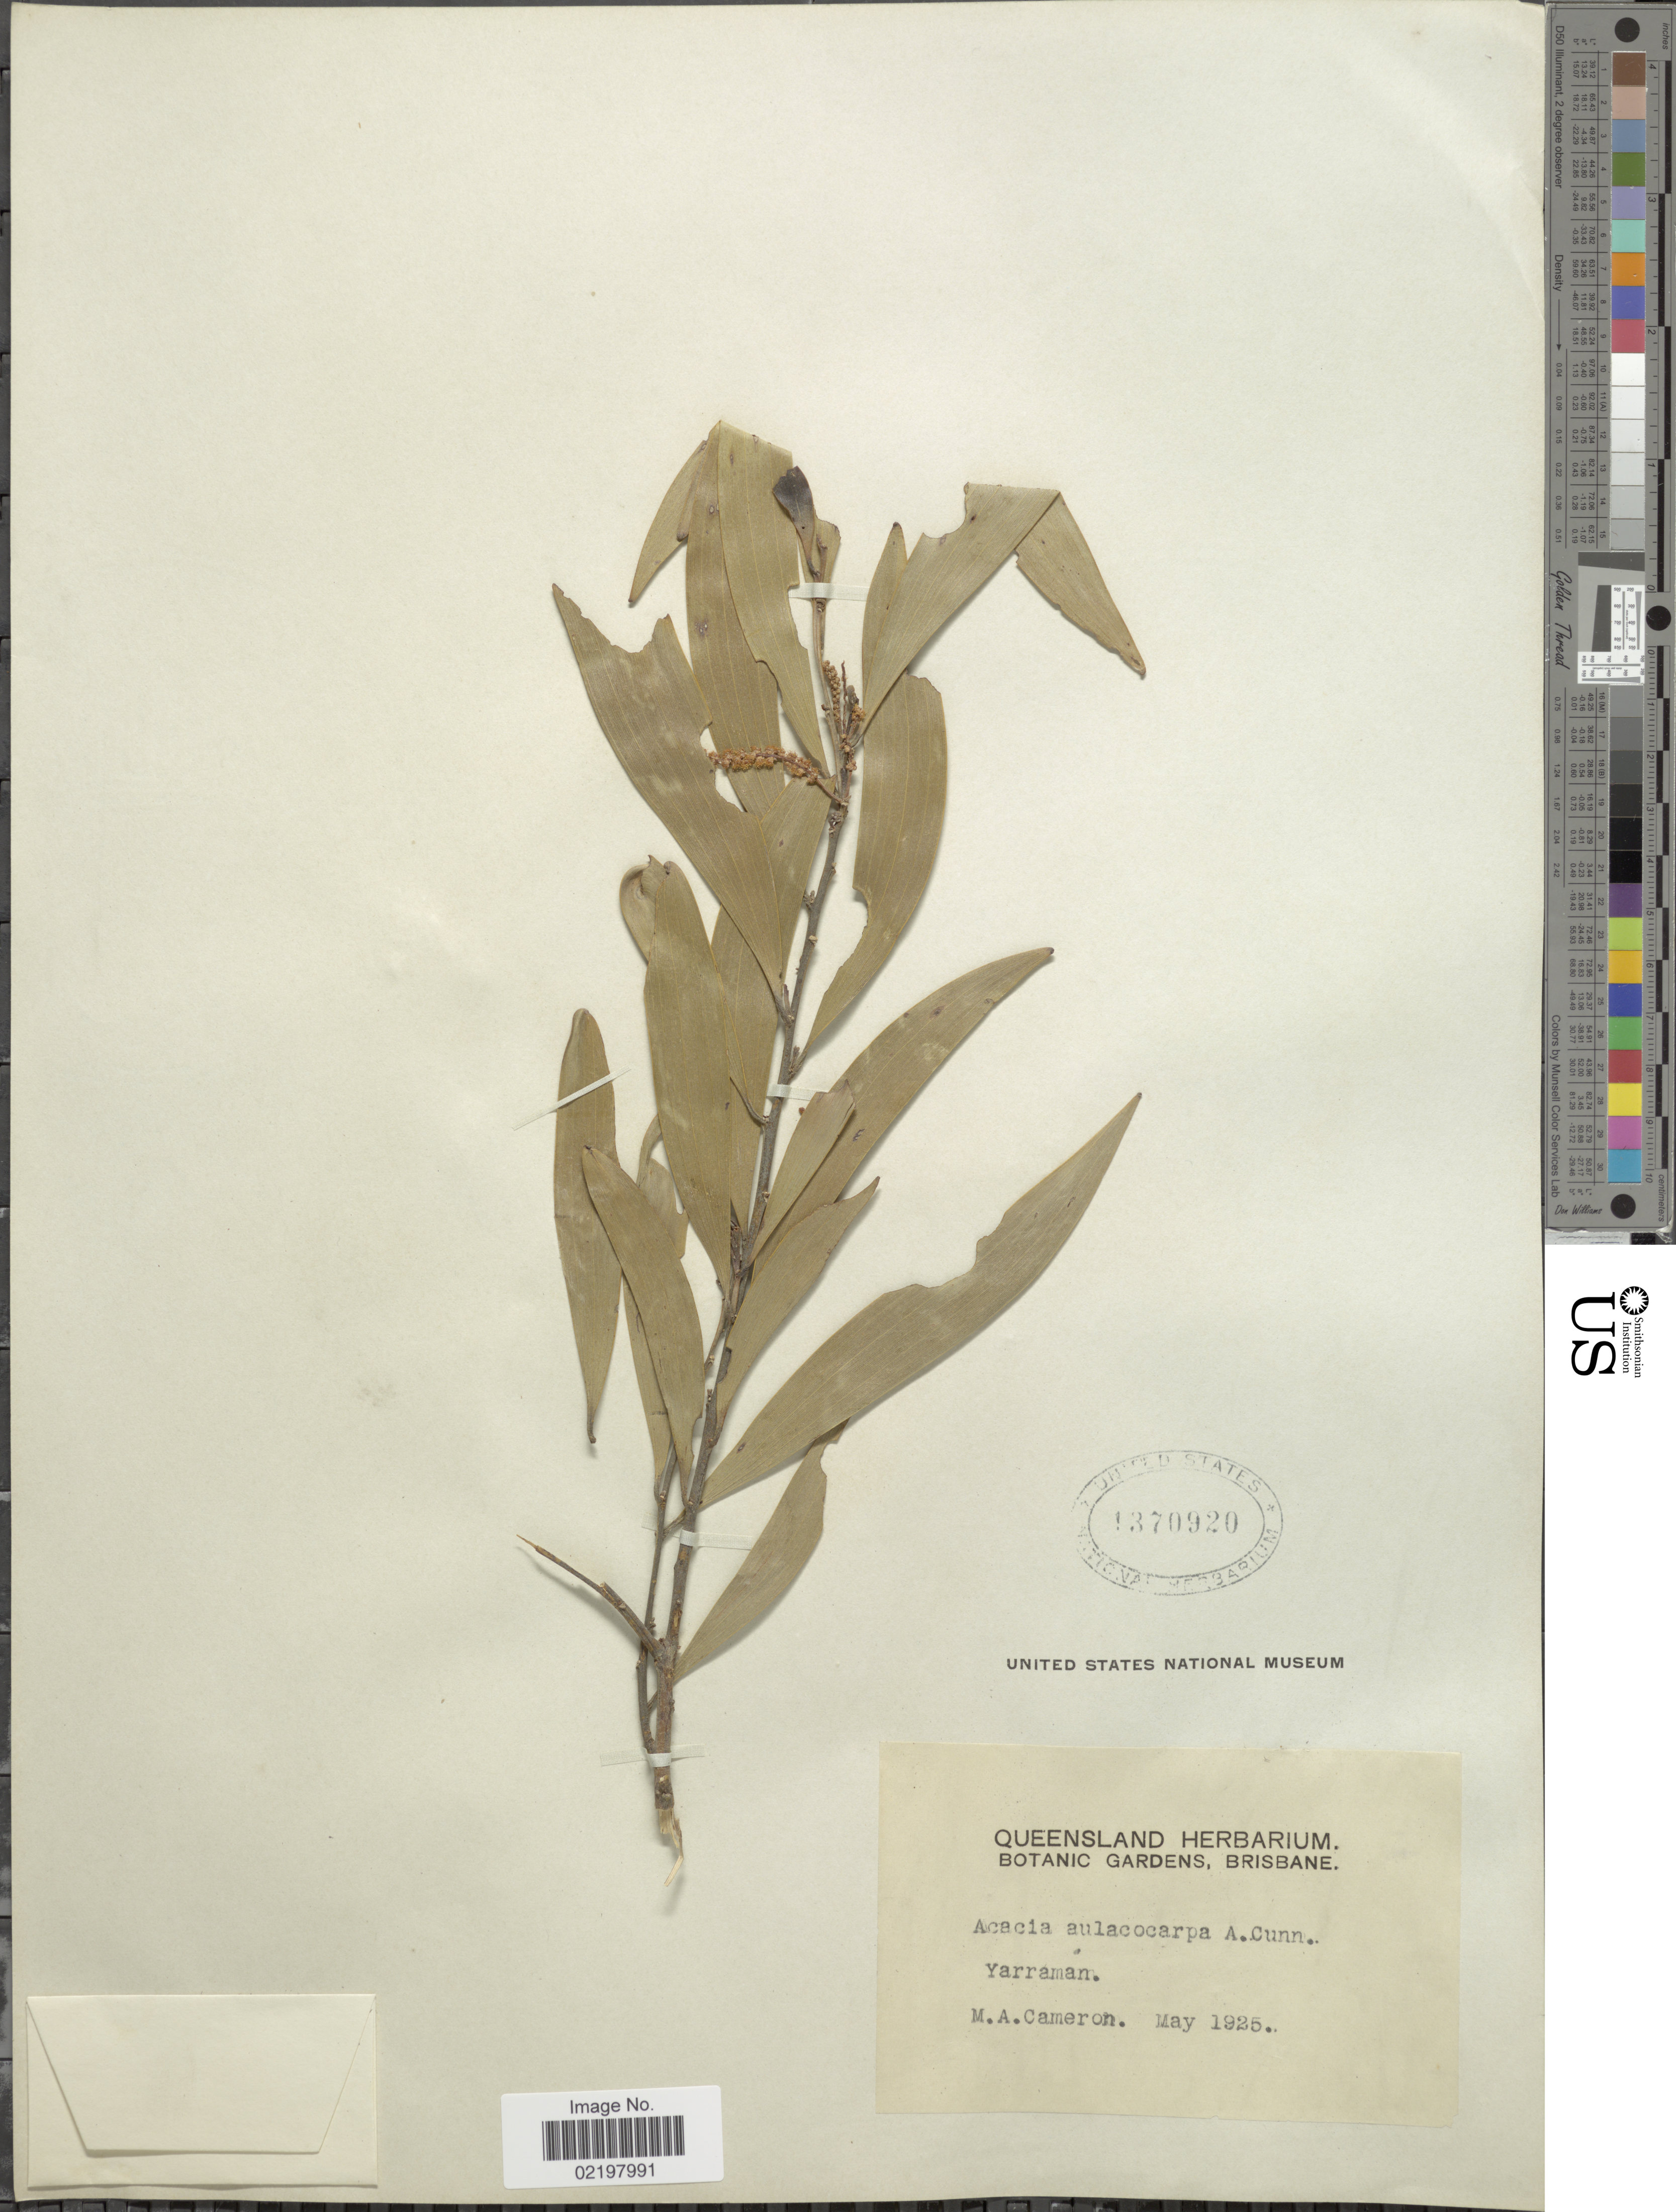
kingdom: Plantae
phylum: Tracheophyta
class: Magnoliopsida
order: Fabales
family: Fabaceae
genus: Acacia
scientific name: Acacia aulacocarpa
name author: A. Cunn. ex Benth.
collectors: M. Cameron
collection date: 1925-05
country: Australia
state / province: Queensland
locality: Yarraman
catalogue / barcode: US 1370920